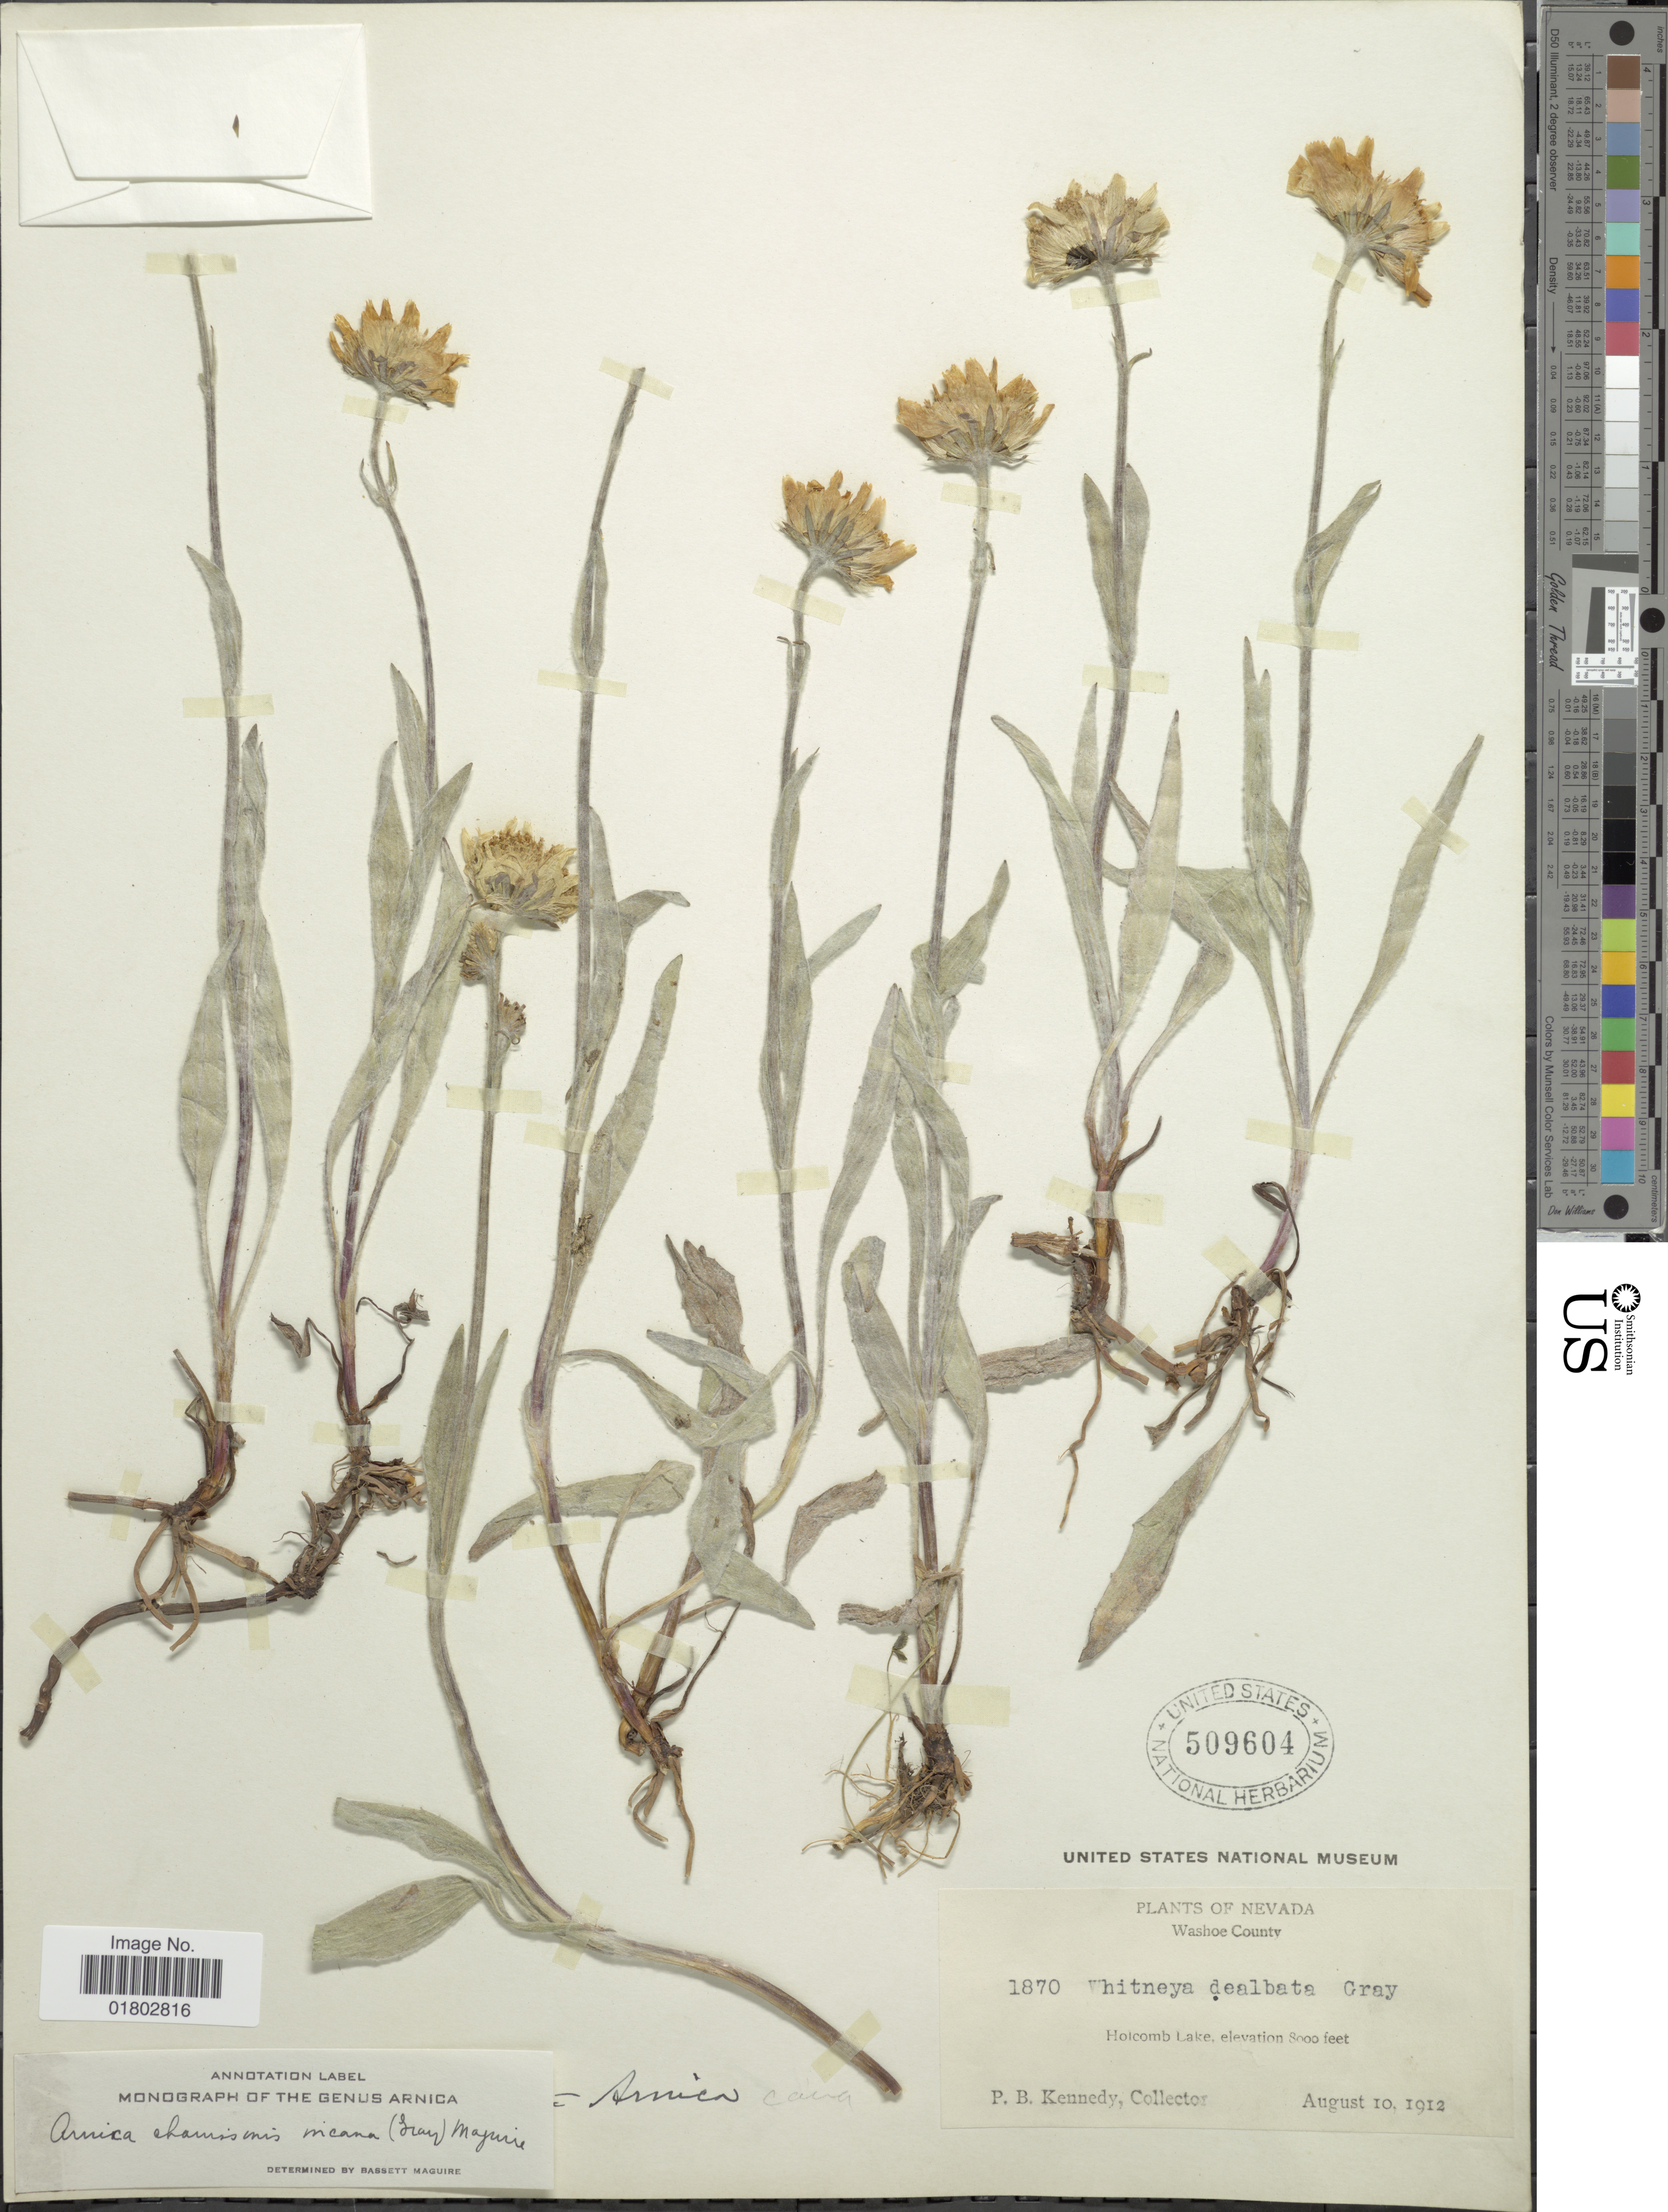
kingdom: Plantae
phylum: Tracheophyta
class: Magnoliopsida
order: Asterales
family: Asteraceae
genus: Arnica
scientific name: Arnica chamissonis subsp. incana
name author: (A. Gray) Maguire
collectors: P. B. Kennedy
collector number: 1870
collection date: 1912-08-10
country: United States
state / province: Nevada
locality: Washoe County, Holcomb Lake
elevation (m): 2438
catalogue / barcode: US 509604